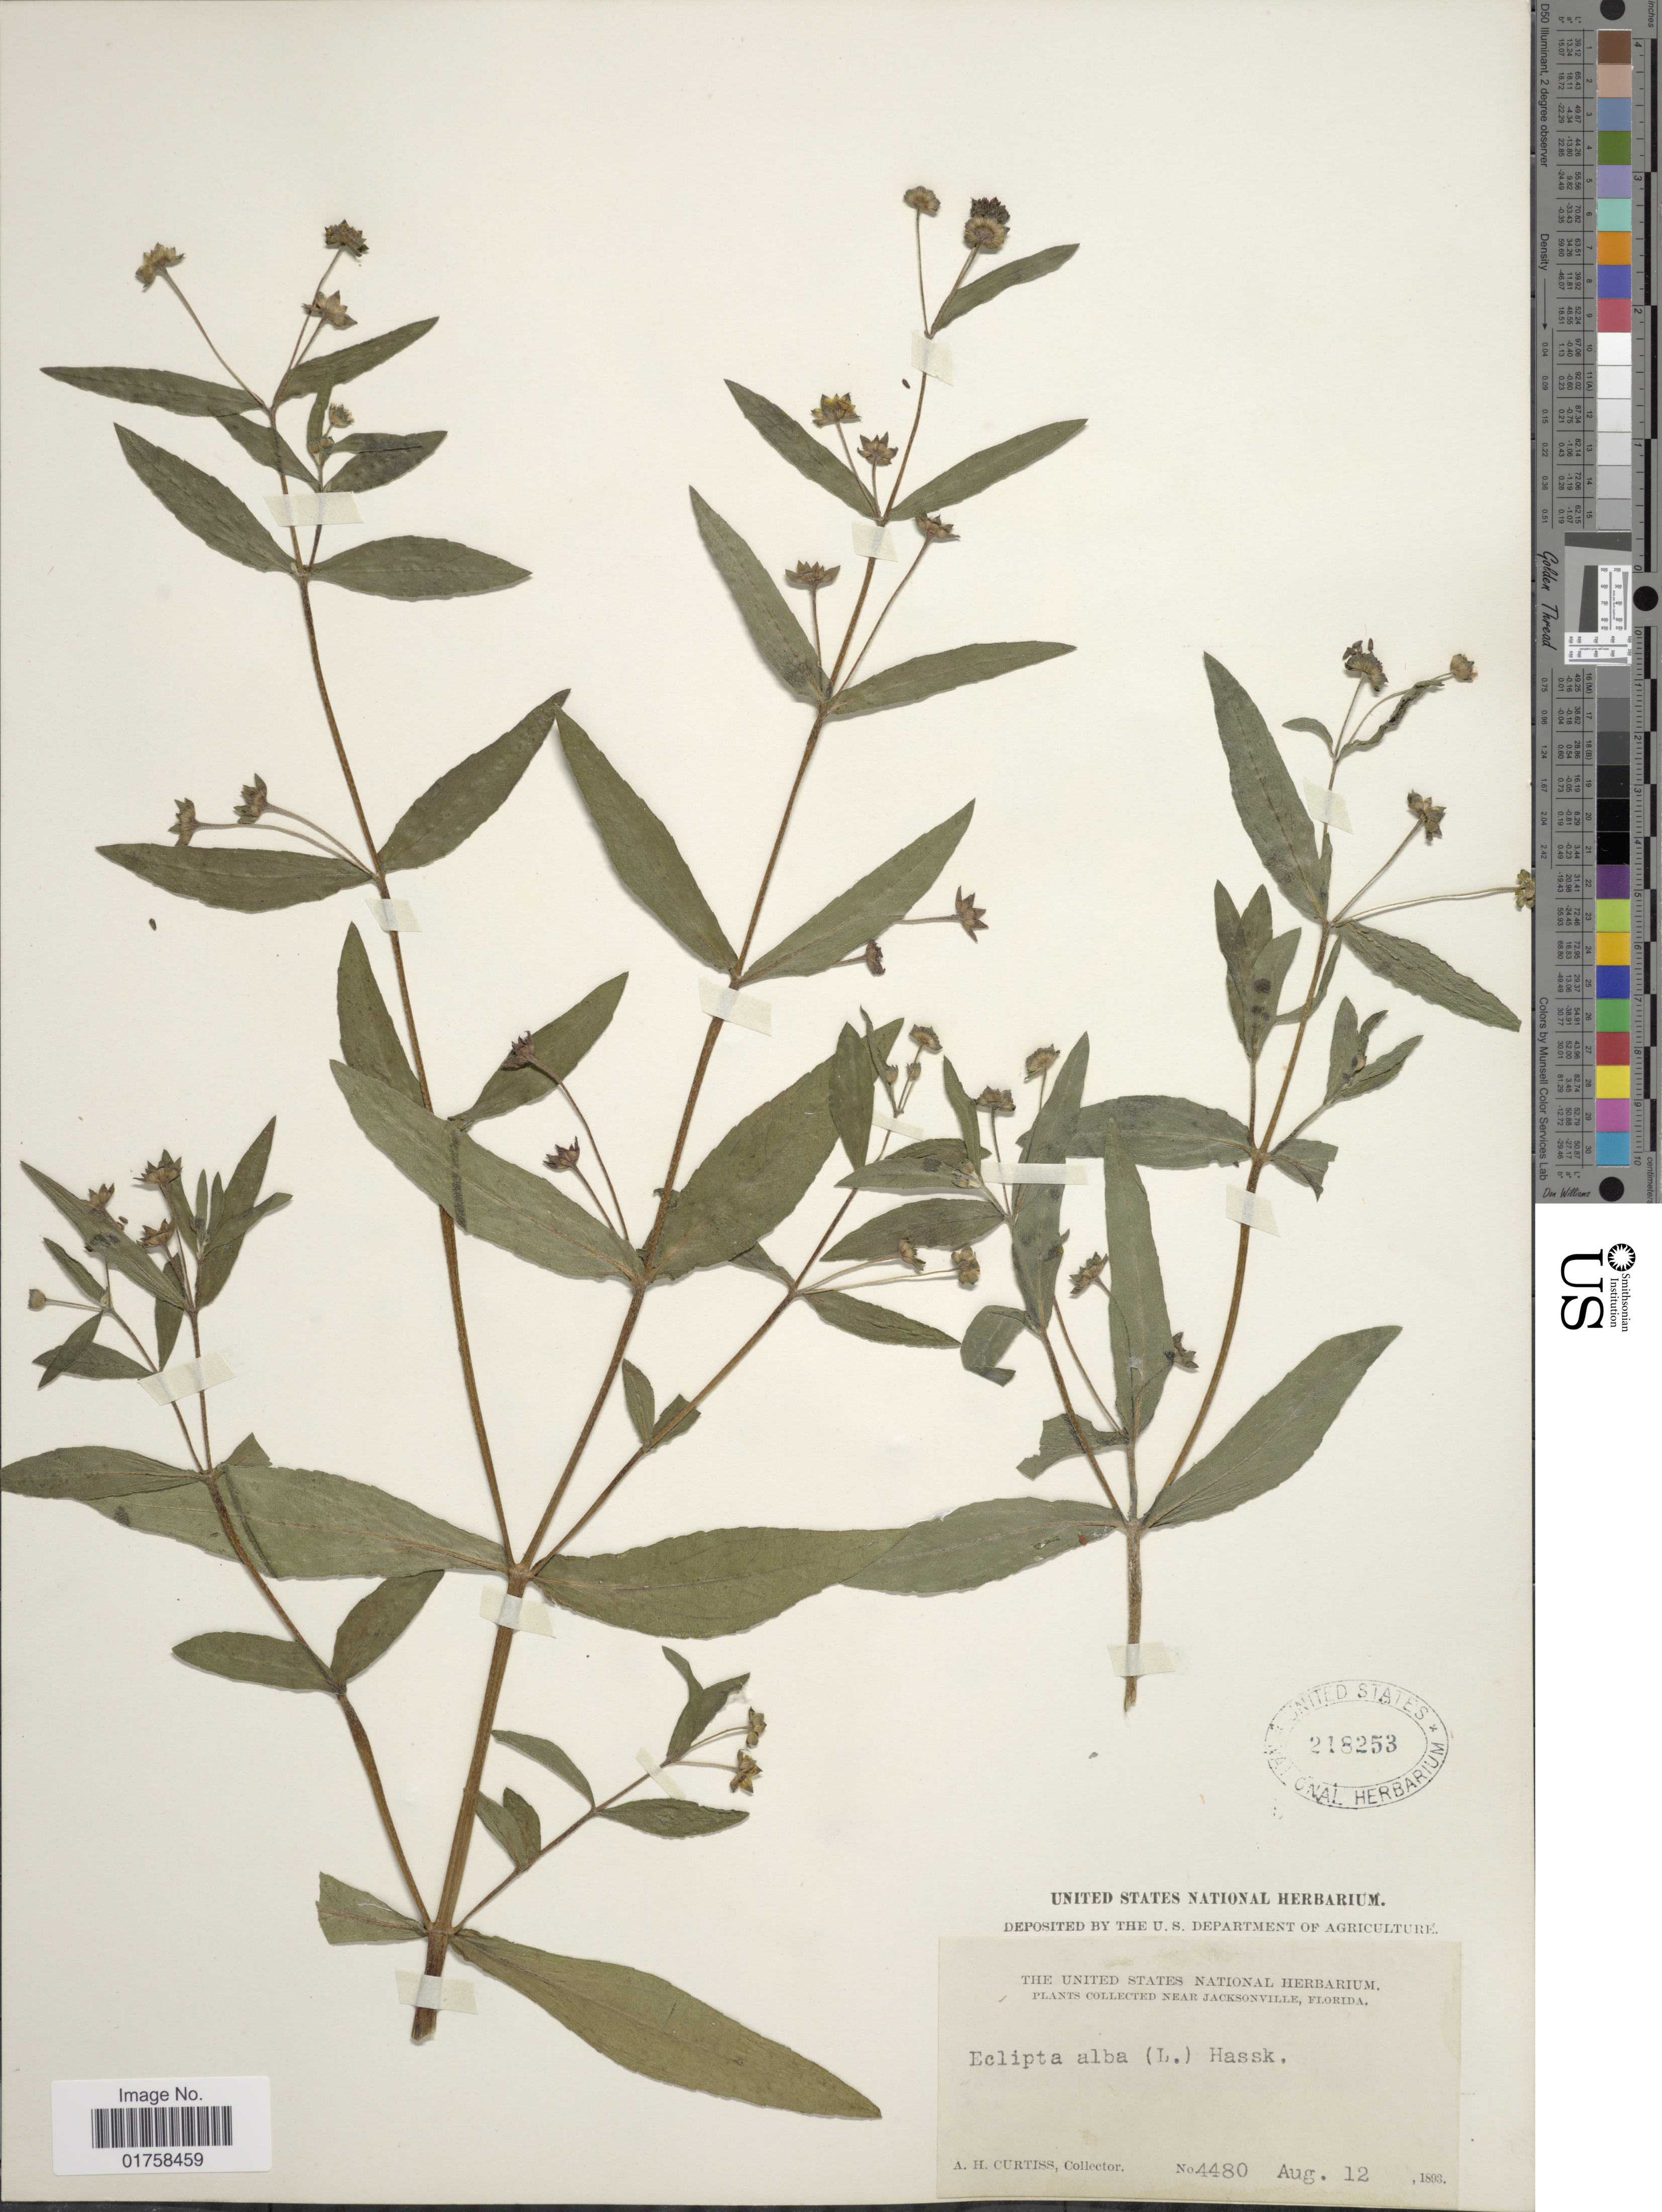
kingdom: Plantae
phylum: Tracheophyta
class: Magnoliopsida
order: Asterales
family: Asteraceae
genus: Eclipta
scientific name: Eclipta alba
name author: (L.) Hassk.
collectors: A. H. Curtiss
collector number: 4480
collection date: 1893-08-12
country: United States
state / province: Florida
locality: Near Jacksonville, Florida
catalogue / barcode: US 218253